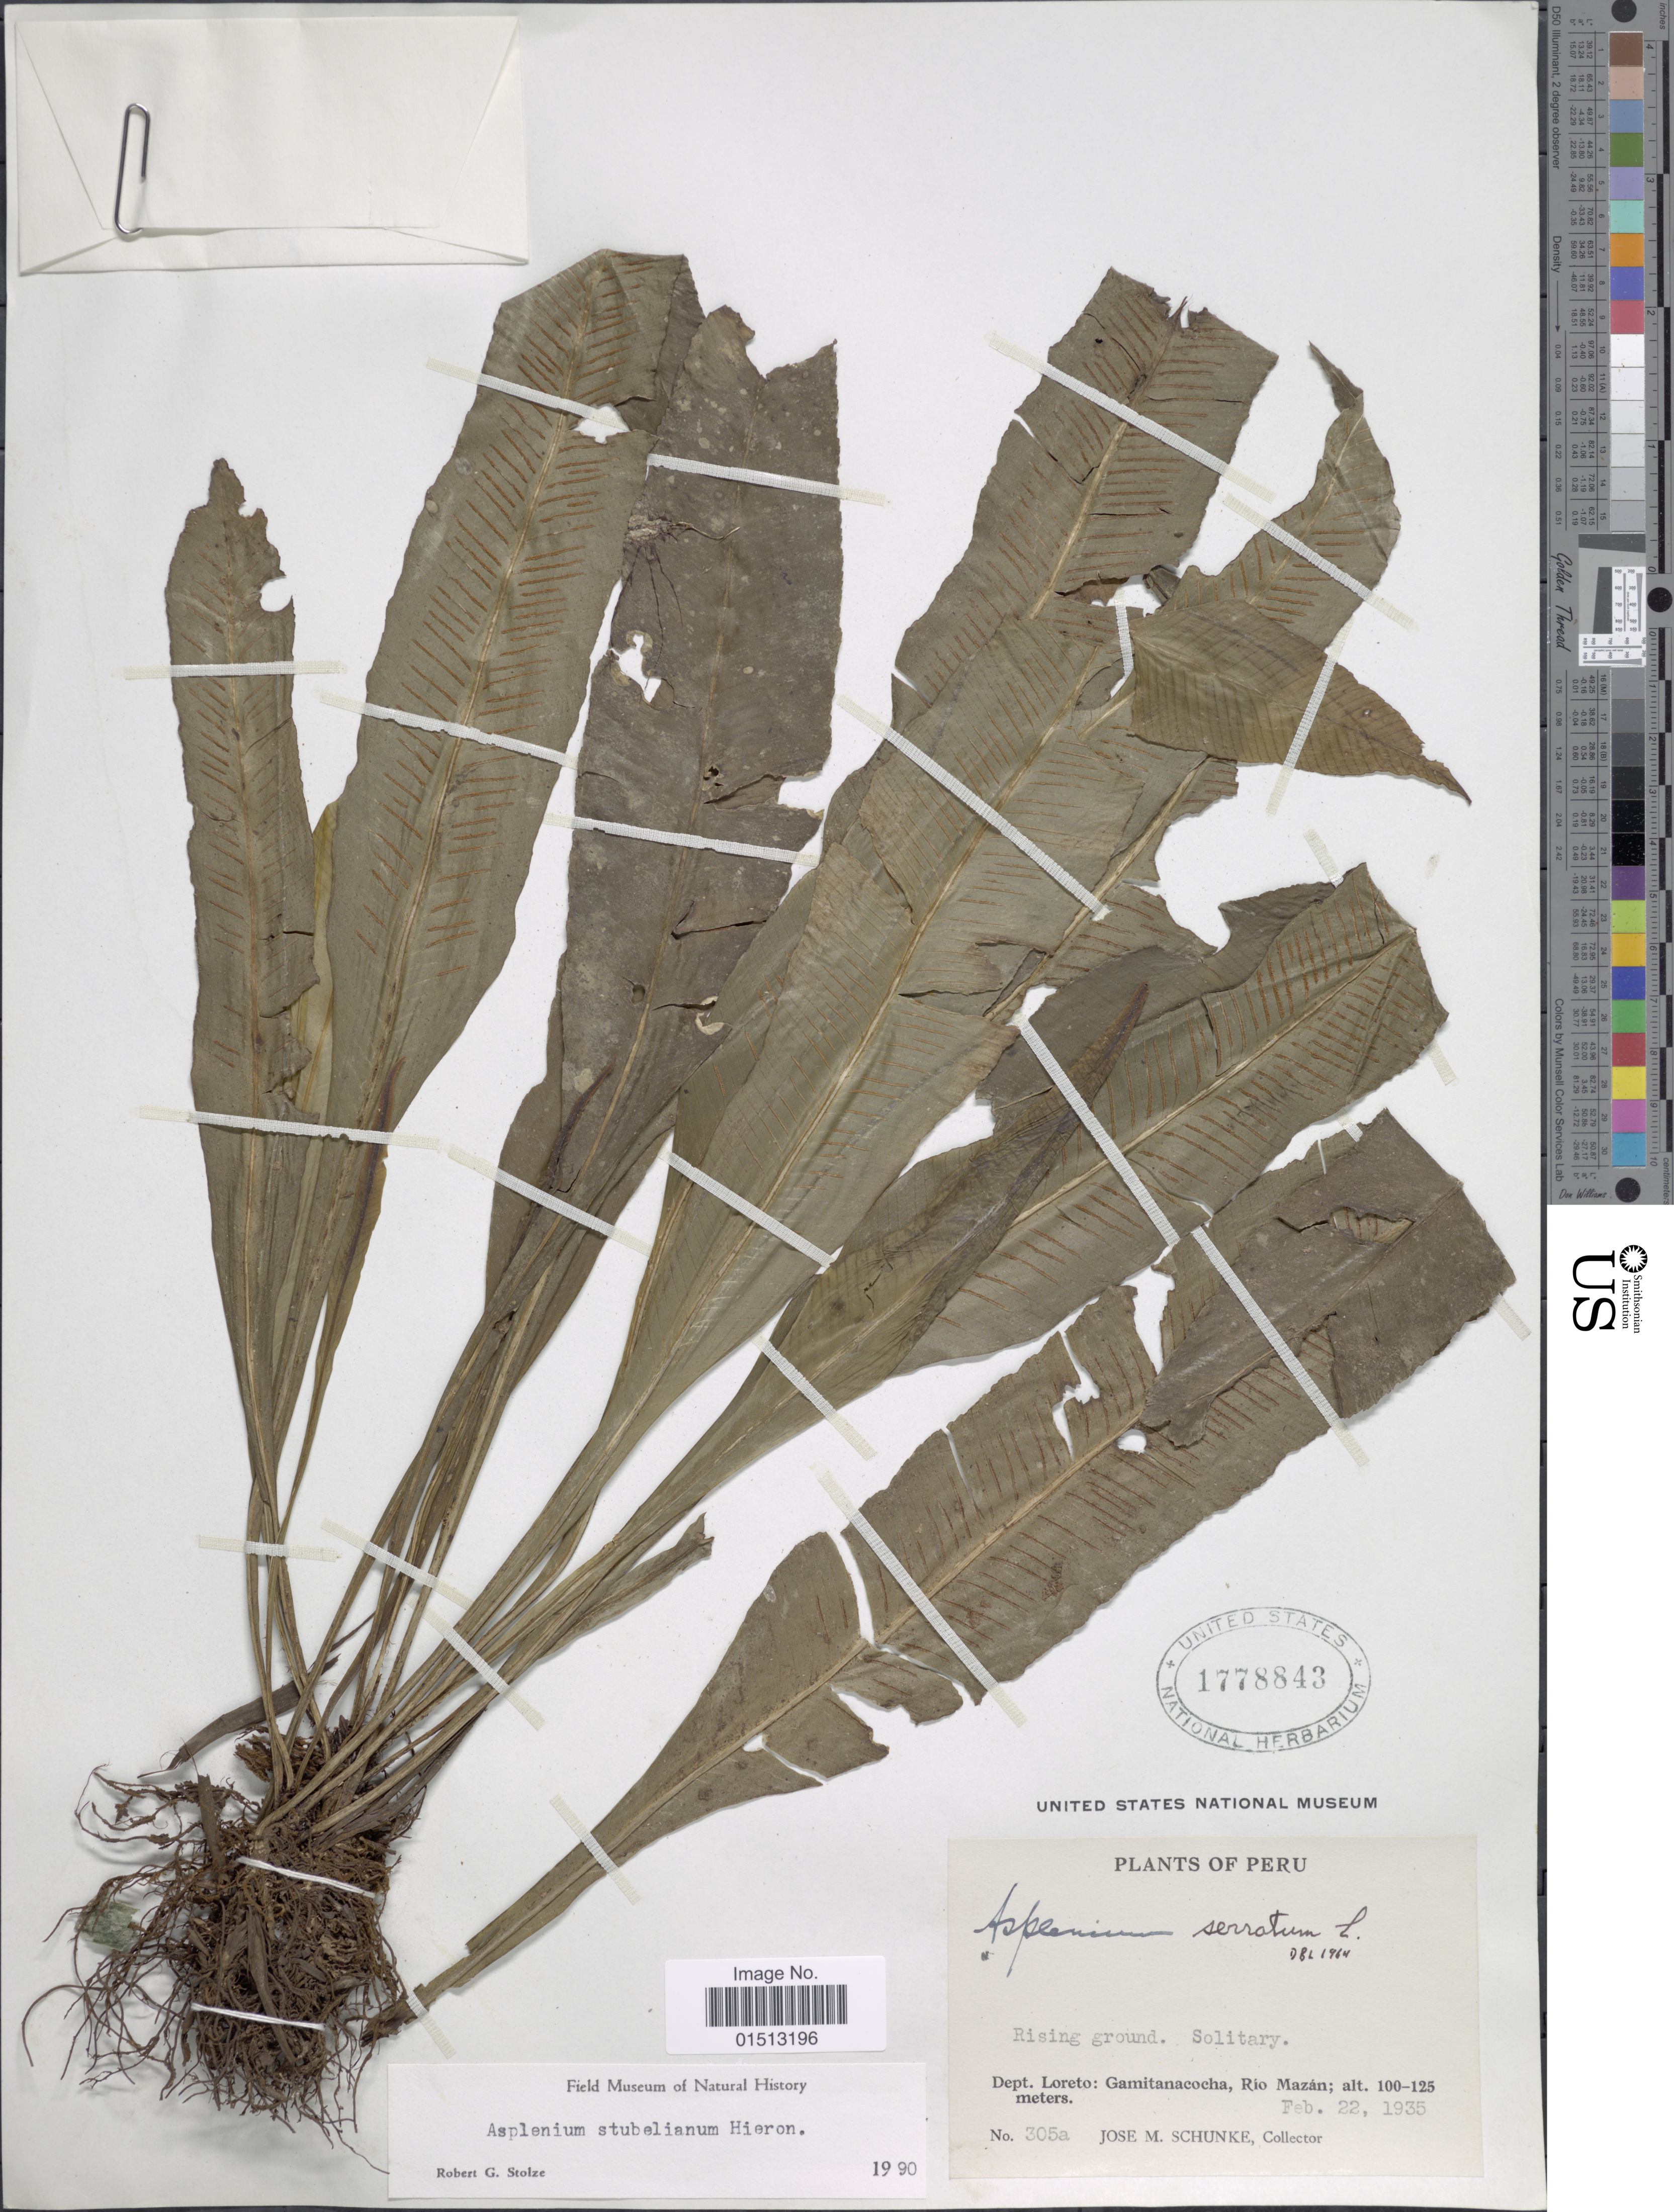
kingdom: Plantae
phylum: Tracheophyta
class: Polypodiopsida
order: Polypodiales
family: Aspleniaceae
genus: Asplenium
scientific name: Asplenium stuebelianum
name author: Hieron.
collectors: J. M. Schunke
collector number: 305a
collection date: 1935-02-22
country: Peru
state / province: Loreto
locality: Gamitana Cocha, Rio Mazán.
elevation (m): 100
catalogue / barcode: US 1778843